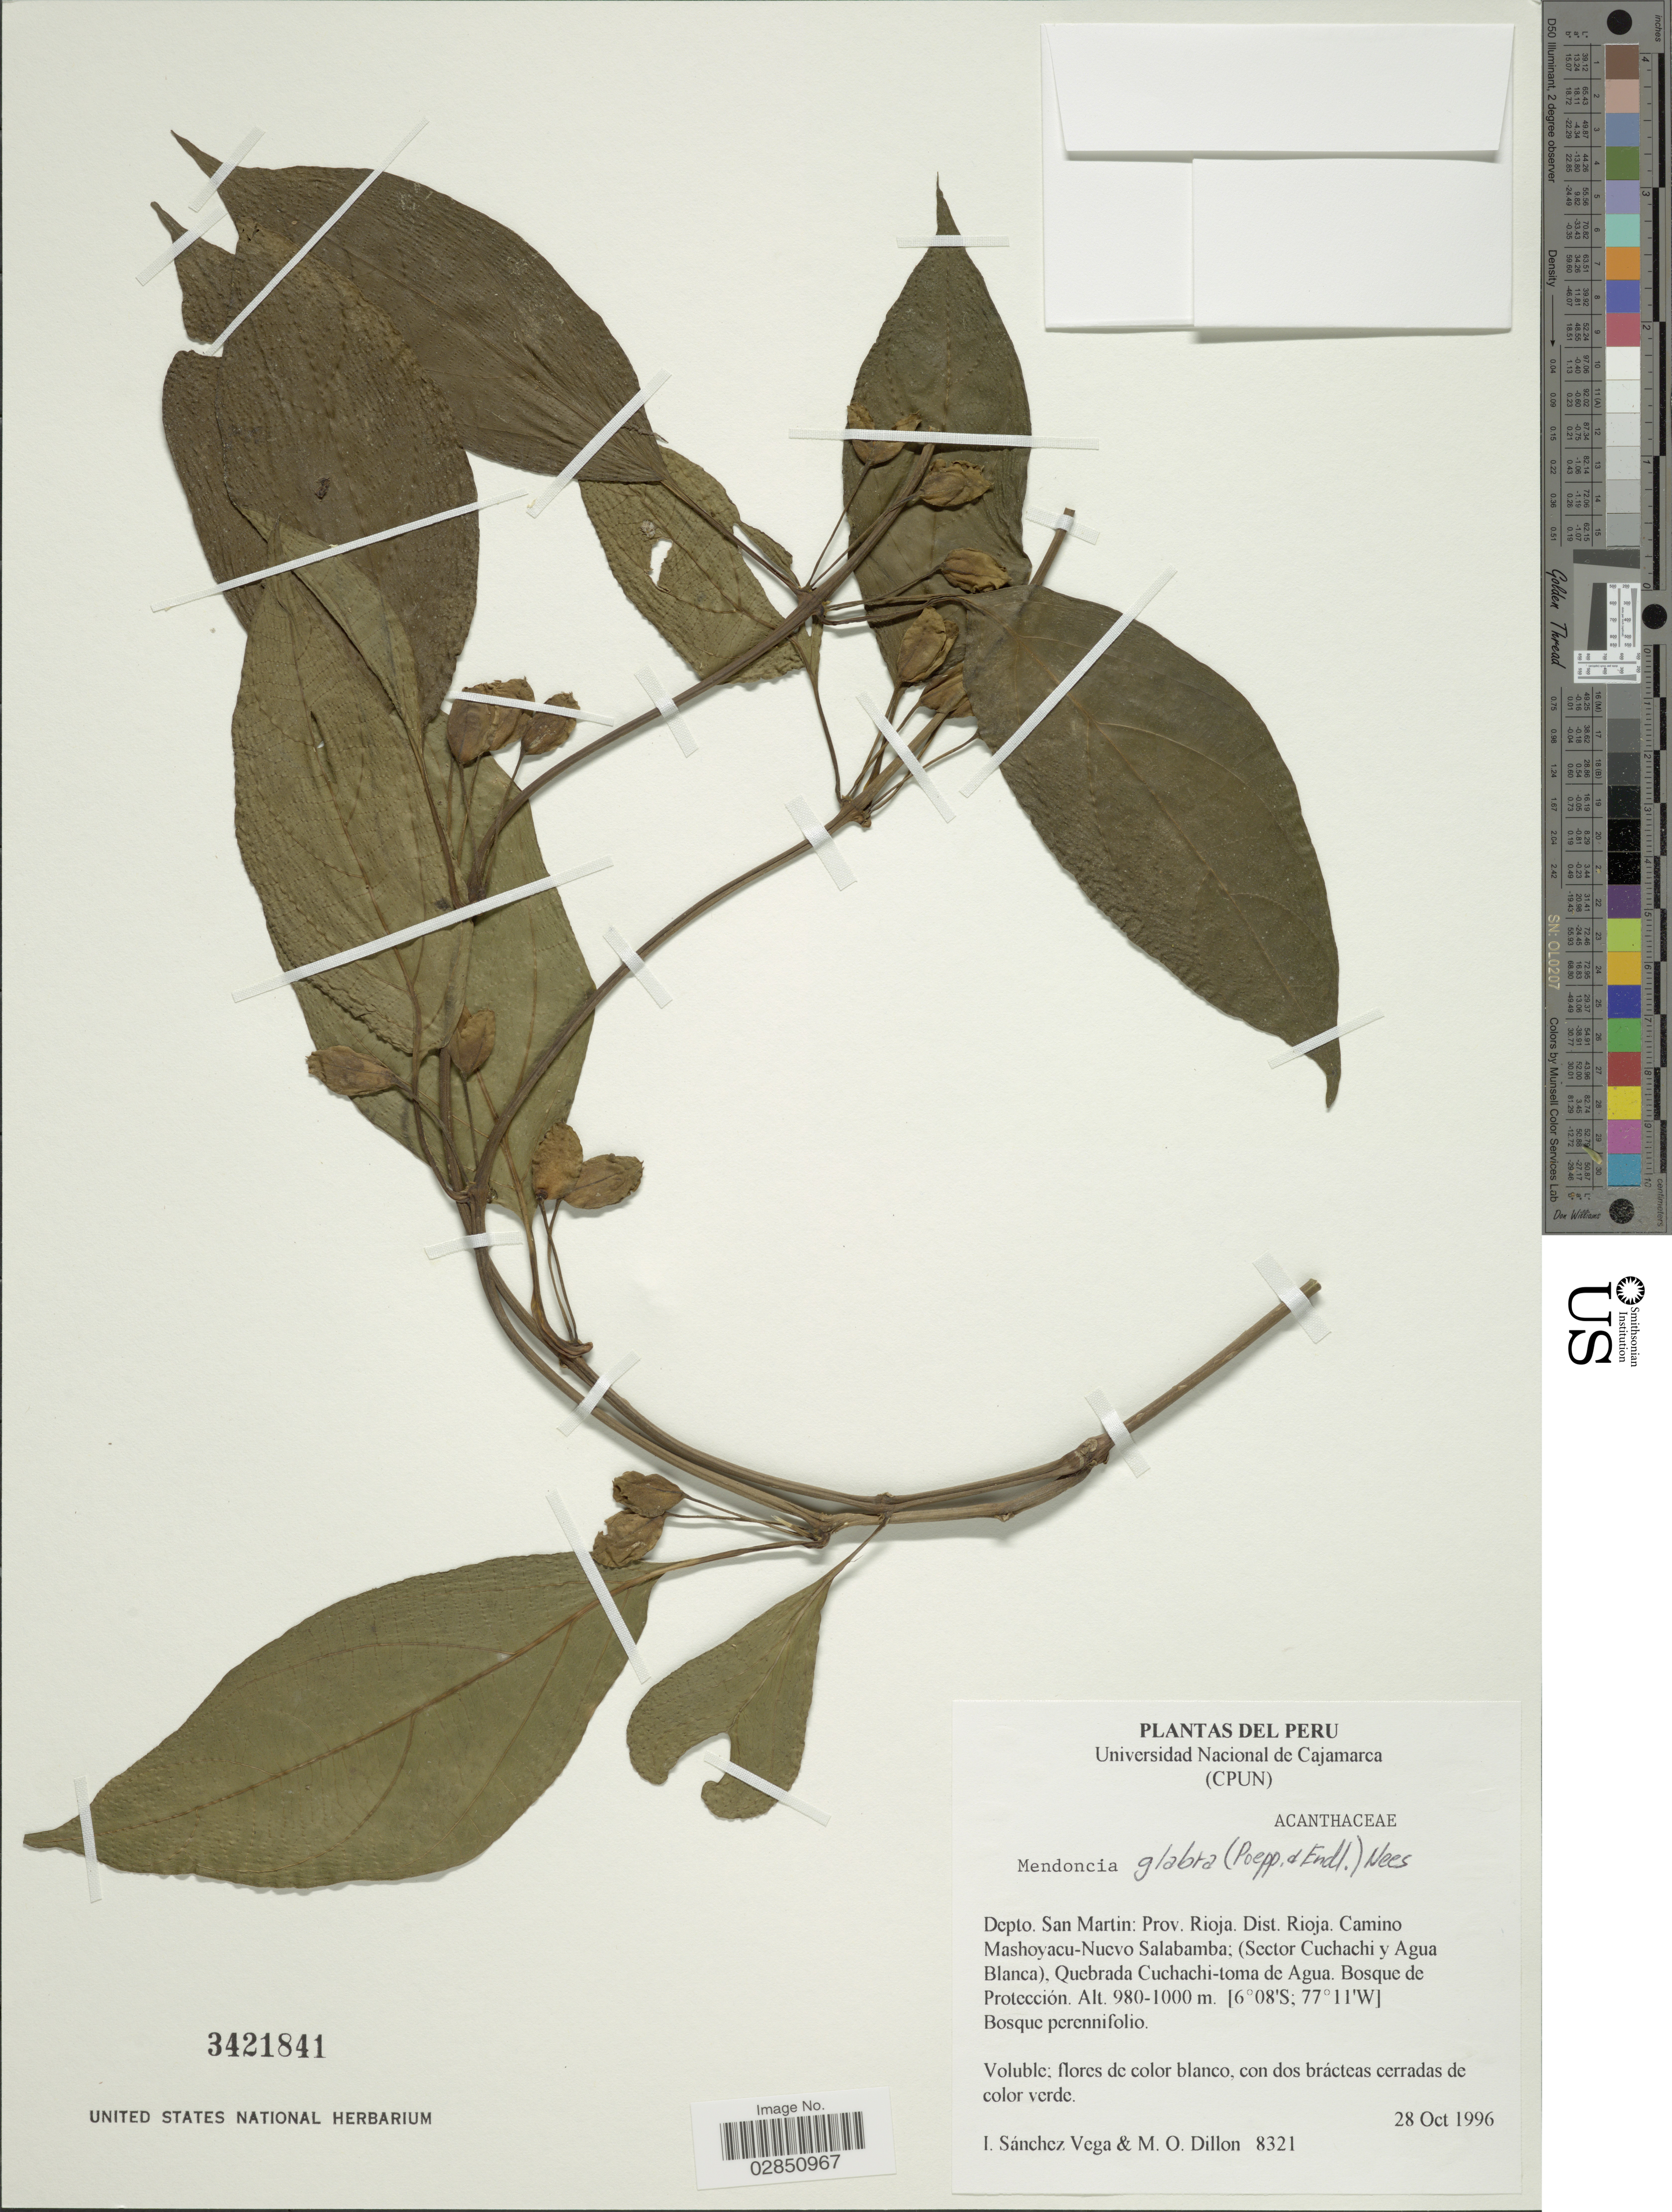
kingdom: Plantae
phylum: Tracheophyta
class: Magnoliopsida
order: Lamiales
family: Acanthaceae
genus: Mendoncia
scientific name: Mendoncia glabra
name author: (Poepp. & Endl.) Nees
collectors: I. Sánchez Vega & M. O. Dillon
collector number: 8321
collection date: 1996-10-28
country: Peru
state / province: San Martín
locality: Depto. San Martin, Prov. Rioja, Dist. Rioja, Camino Mashoyacu-Nuevo Salabamba, (Sector Cuchachi y Agua Blanca), Quebrada Cuchachi-toma de Agua, Bosque de Protección.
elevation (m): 980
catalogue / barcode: US 3421841